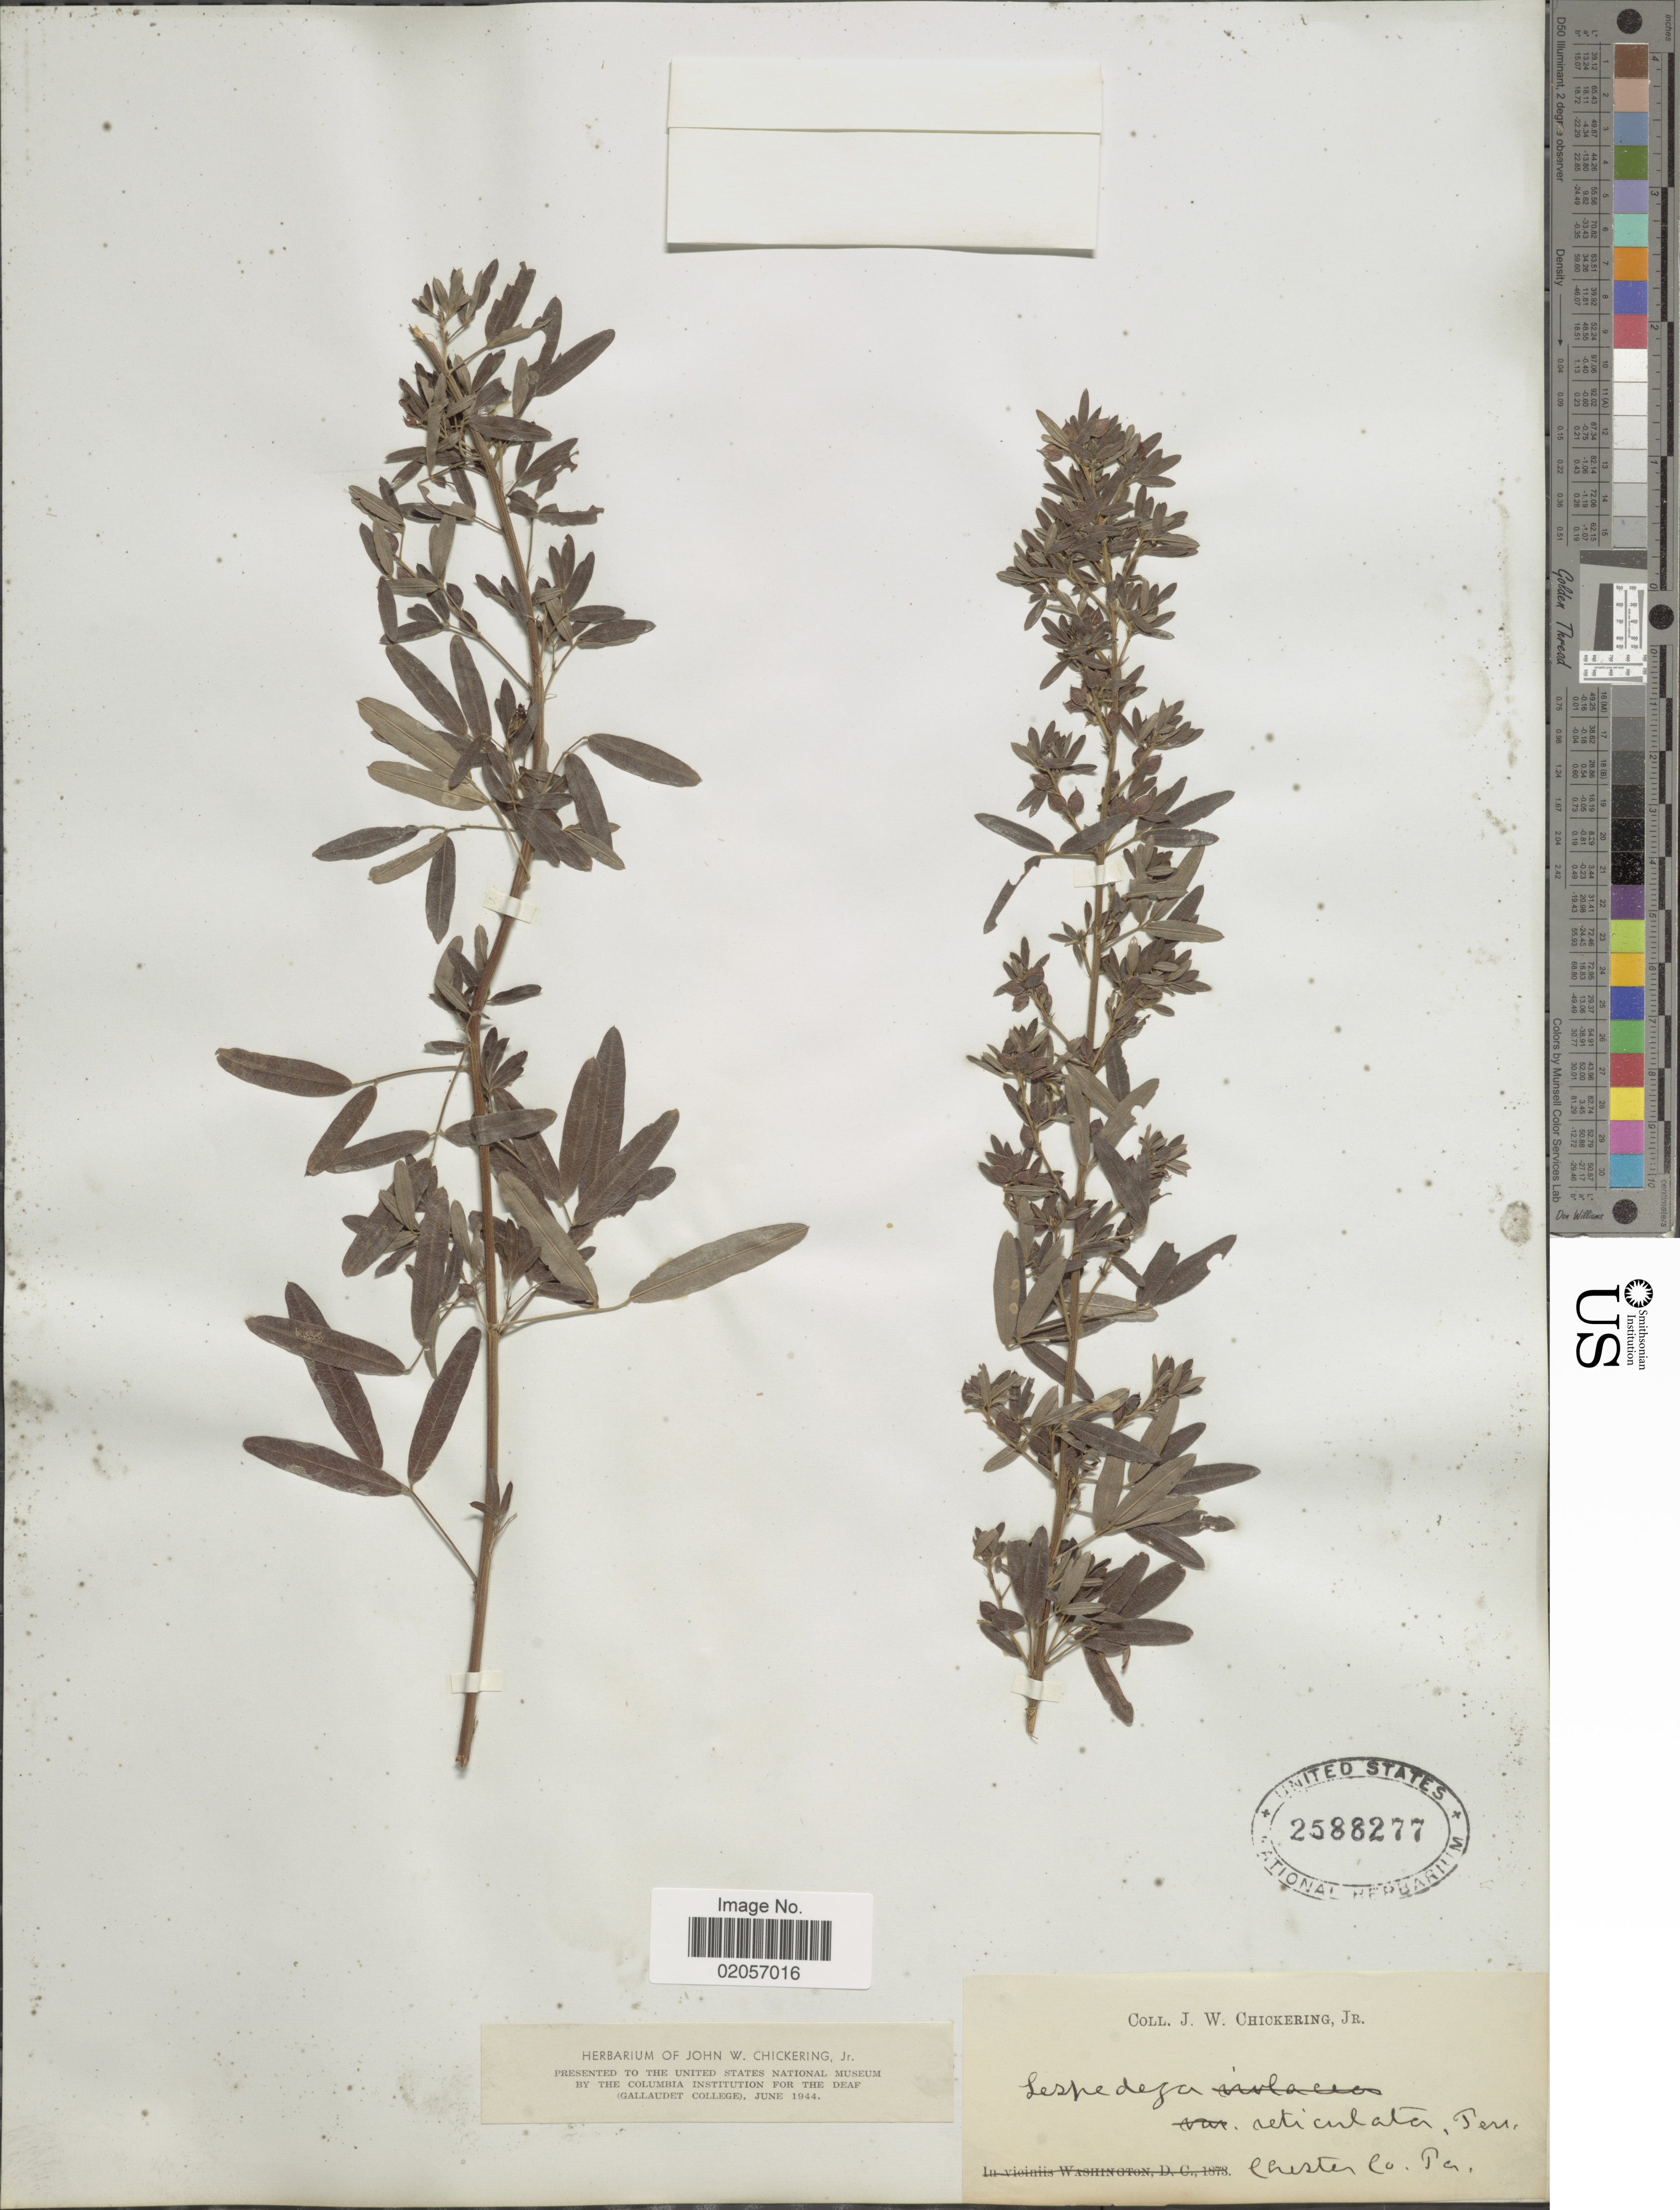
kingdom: Plantae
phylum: Tracheophyta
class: Magnoliopsida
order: Fabales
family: Fabaceae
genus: Lespedeza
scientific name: Lespedeza reticulata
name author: (Muhl. ex Willd.) Pers.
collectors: ex herb. J.W. Chickering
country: United States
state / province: Tennessee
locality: Chester Co.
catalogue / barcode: US 2588277